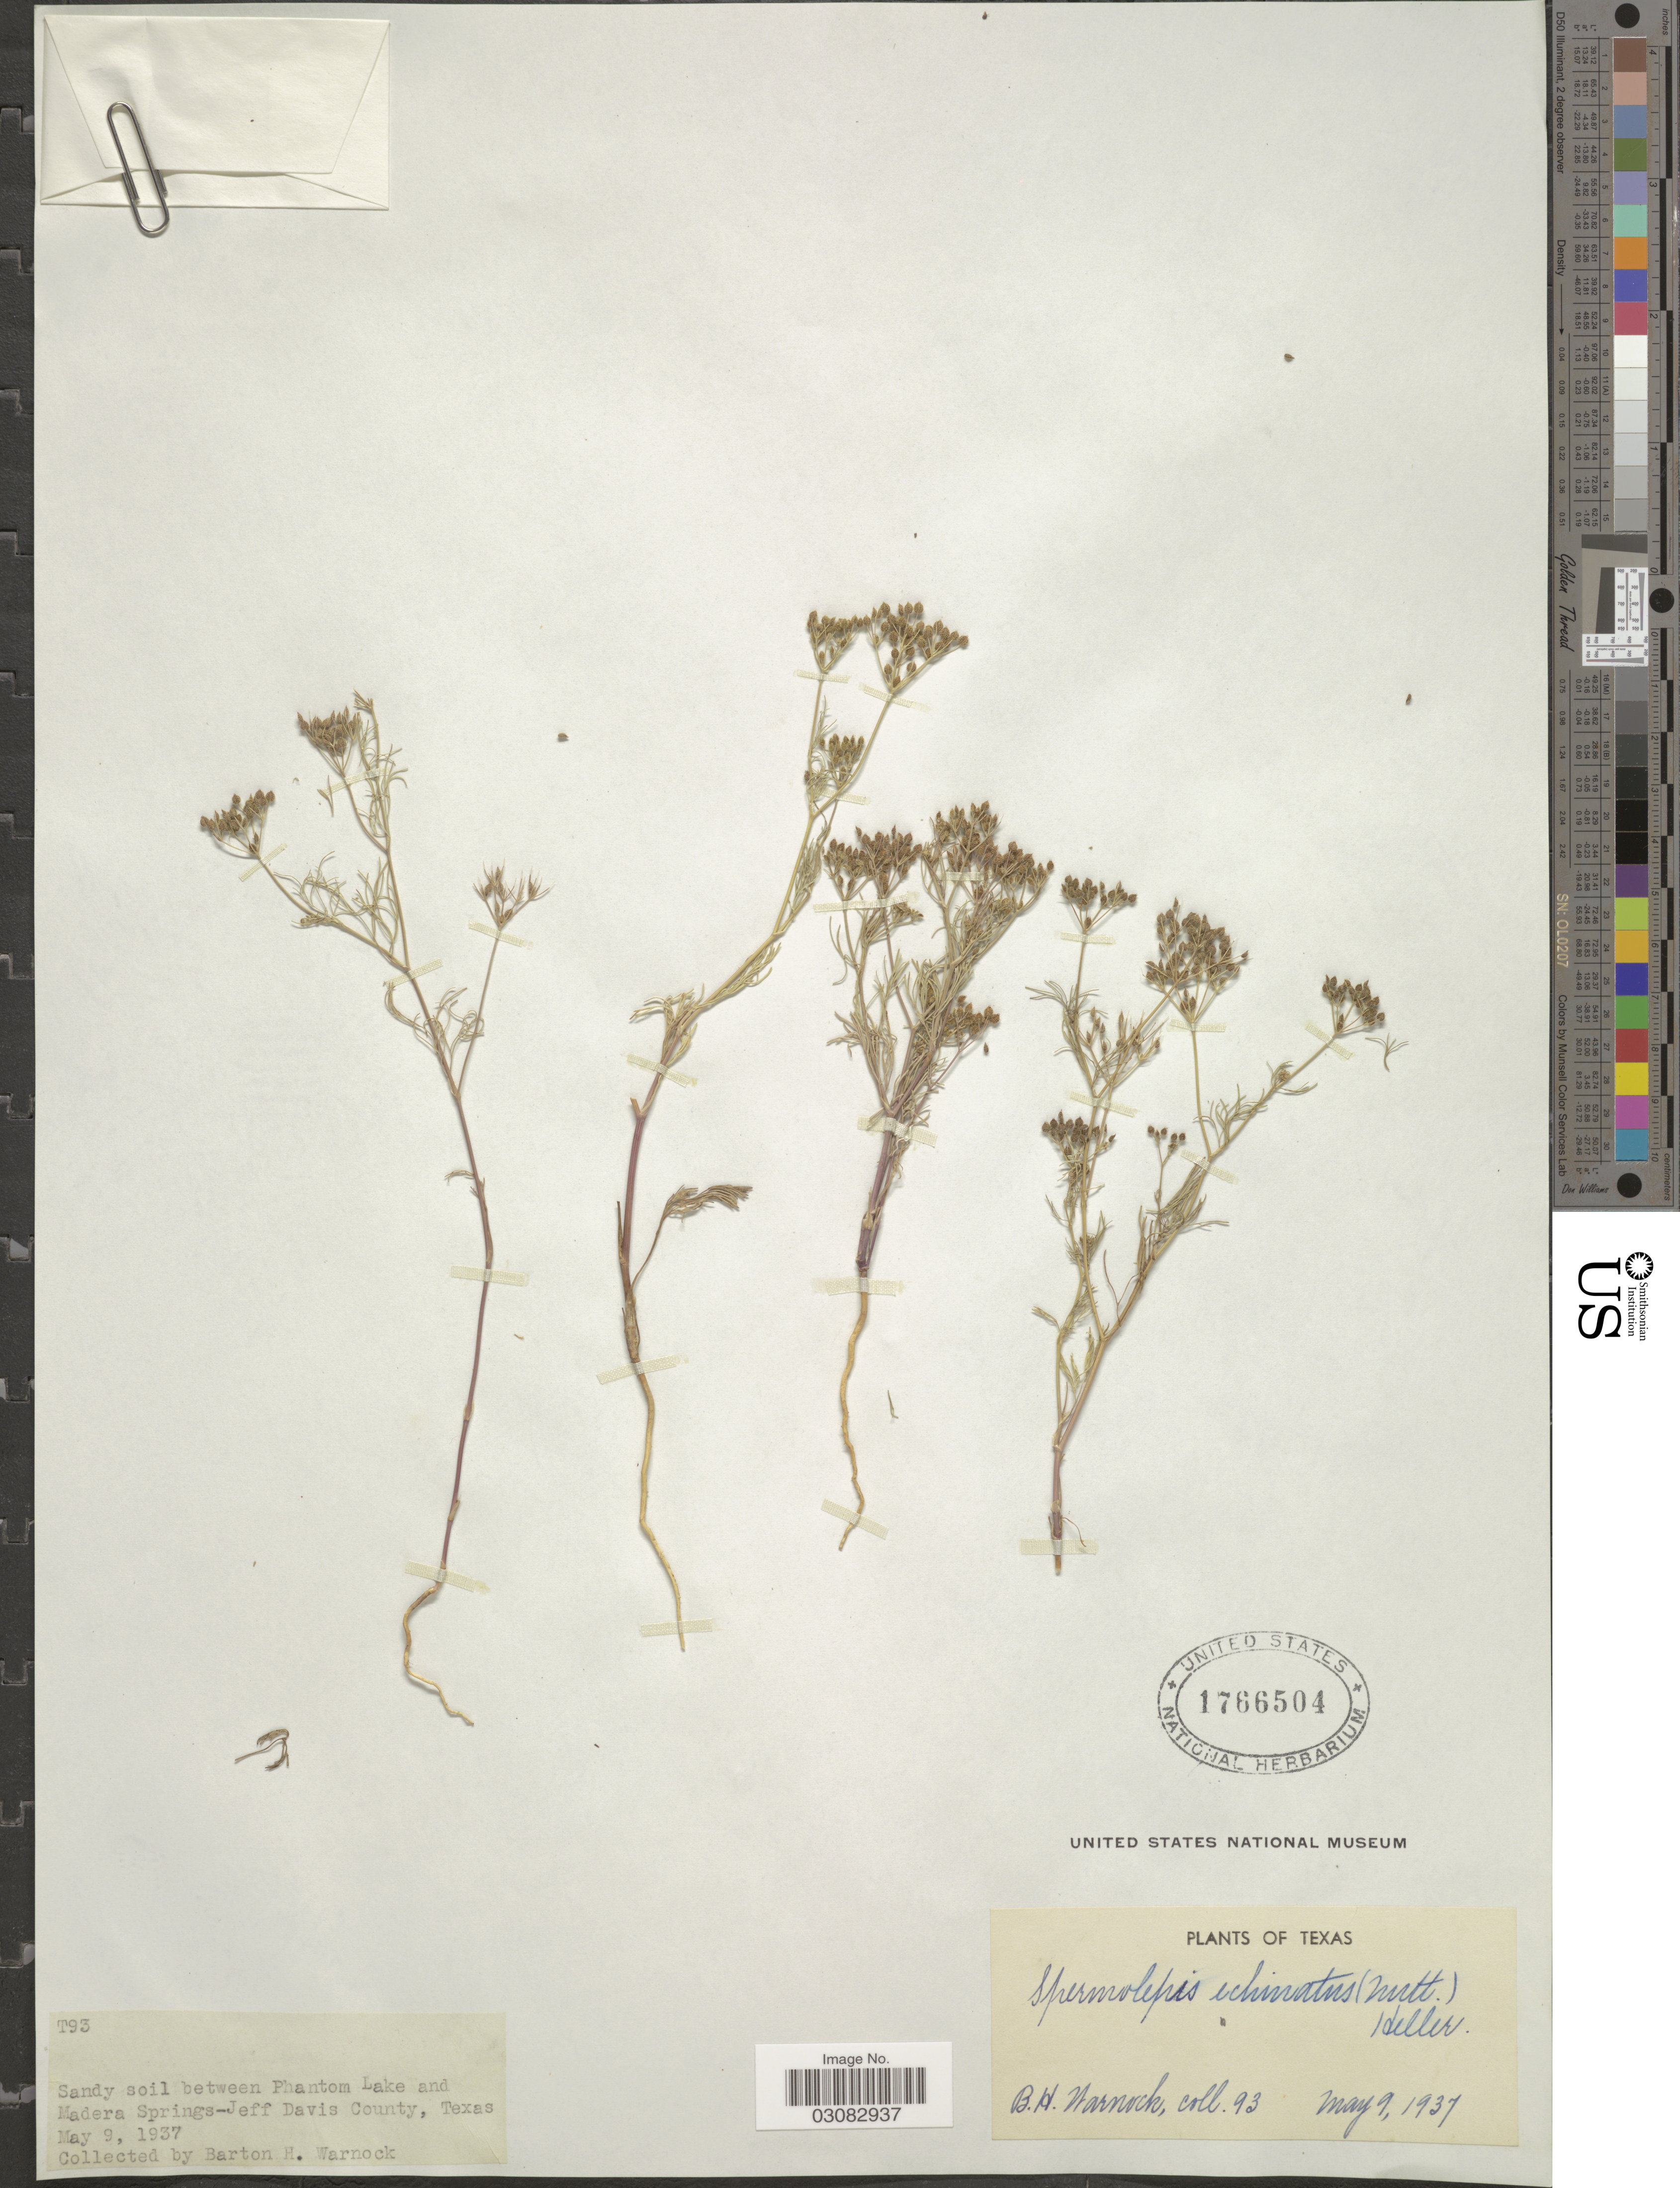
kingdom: Plantae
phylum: Tracheophyta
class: Magnoliopsida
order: Apiales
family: Apiaceae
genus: Spermolepis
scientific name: Spermolepis echinata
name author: (Nutt. ex DC.) A. Heller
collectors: B. H. Warnock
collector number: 93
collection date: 1937-05-09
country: United States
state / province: Texas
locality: Sandy soil between Phantom Lake and Madera Springs-Jeff Davis County.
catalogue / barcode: US 1766504